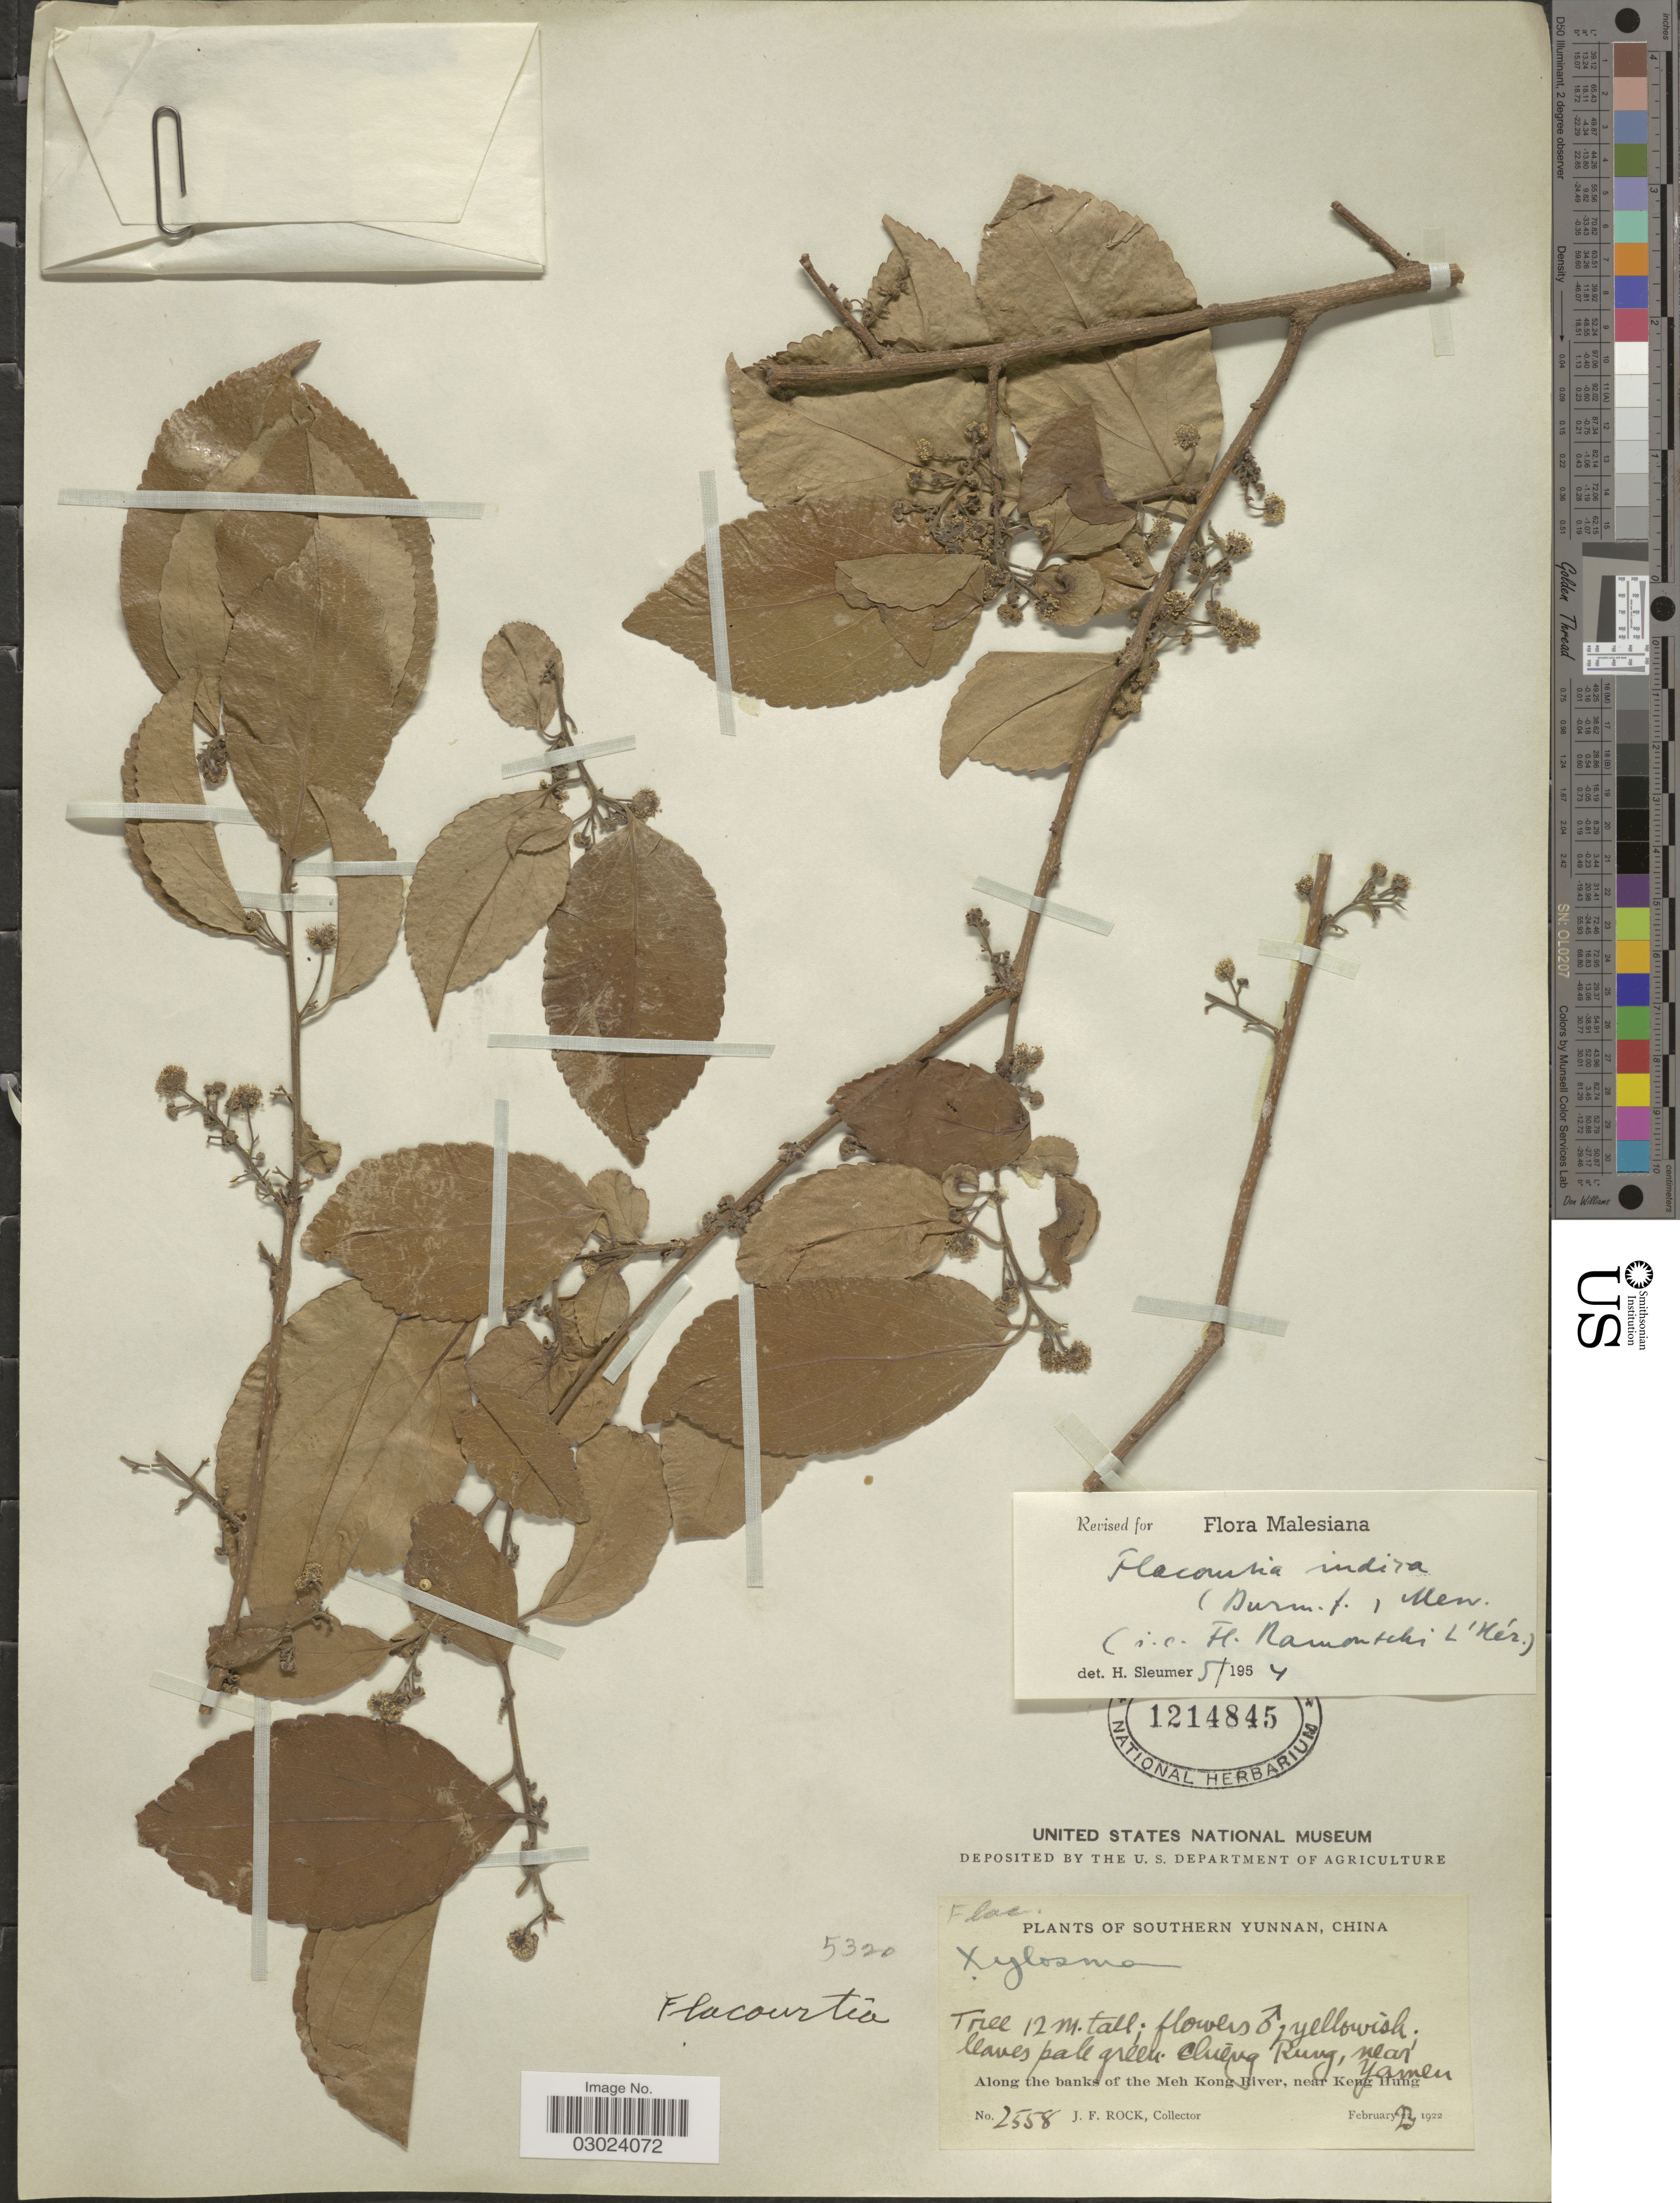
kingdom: Plantae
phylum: Tracheophyta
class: Magnoliopsida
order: Malpighiales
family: Salicaceae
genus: Flacourtia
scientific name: Flacourtia indica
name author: (Burm. f.) Merr.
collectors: J. Rock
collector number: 2558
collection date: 1922-02-23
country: China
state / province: Yunnan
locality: Southern Yunnan. Chieng Rung, near Yamen. Along the banks of the Meh Kong River, near Keng Hung.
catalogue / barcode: US 1214845